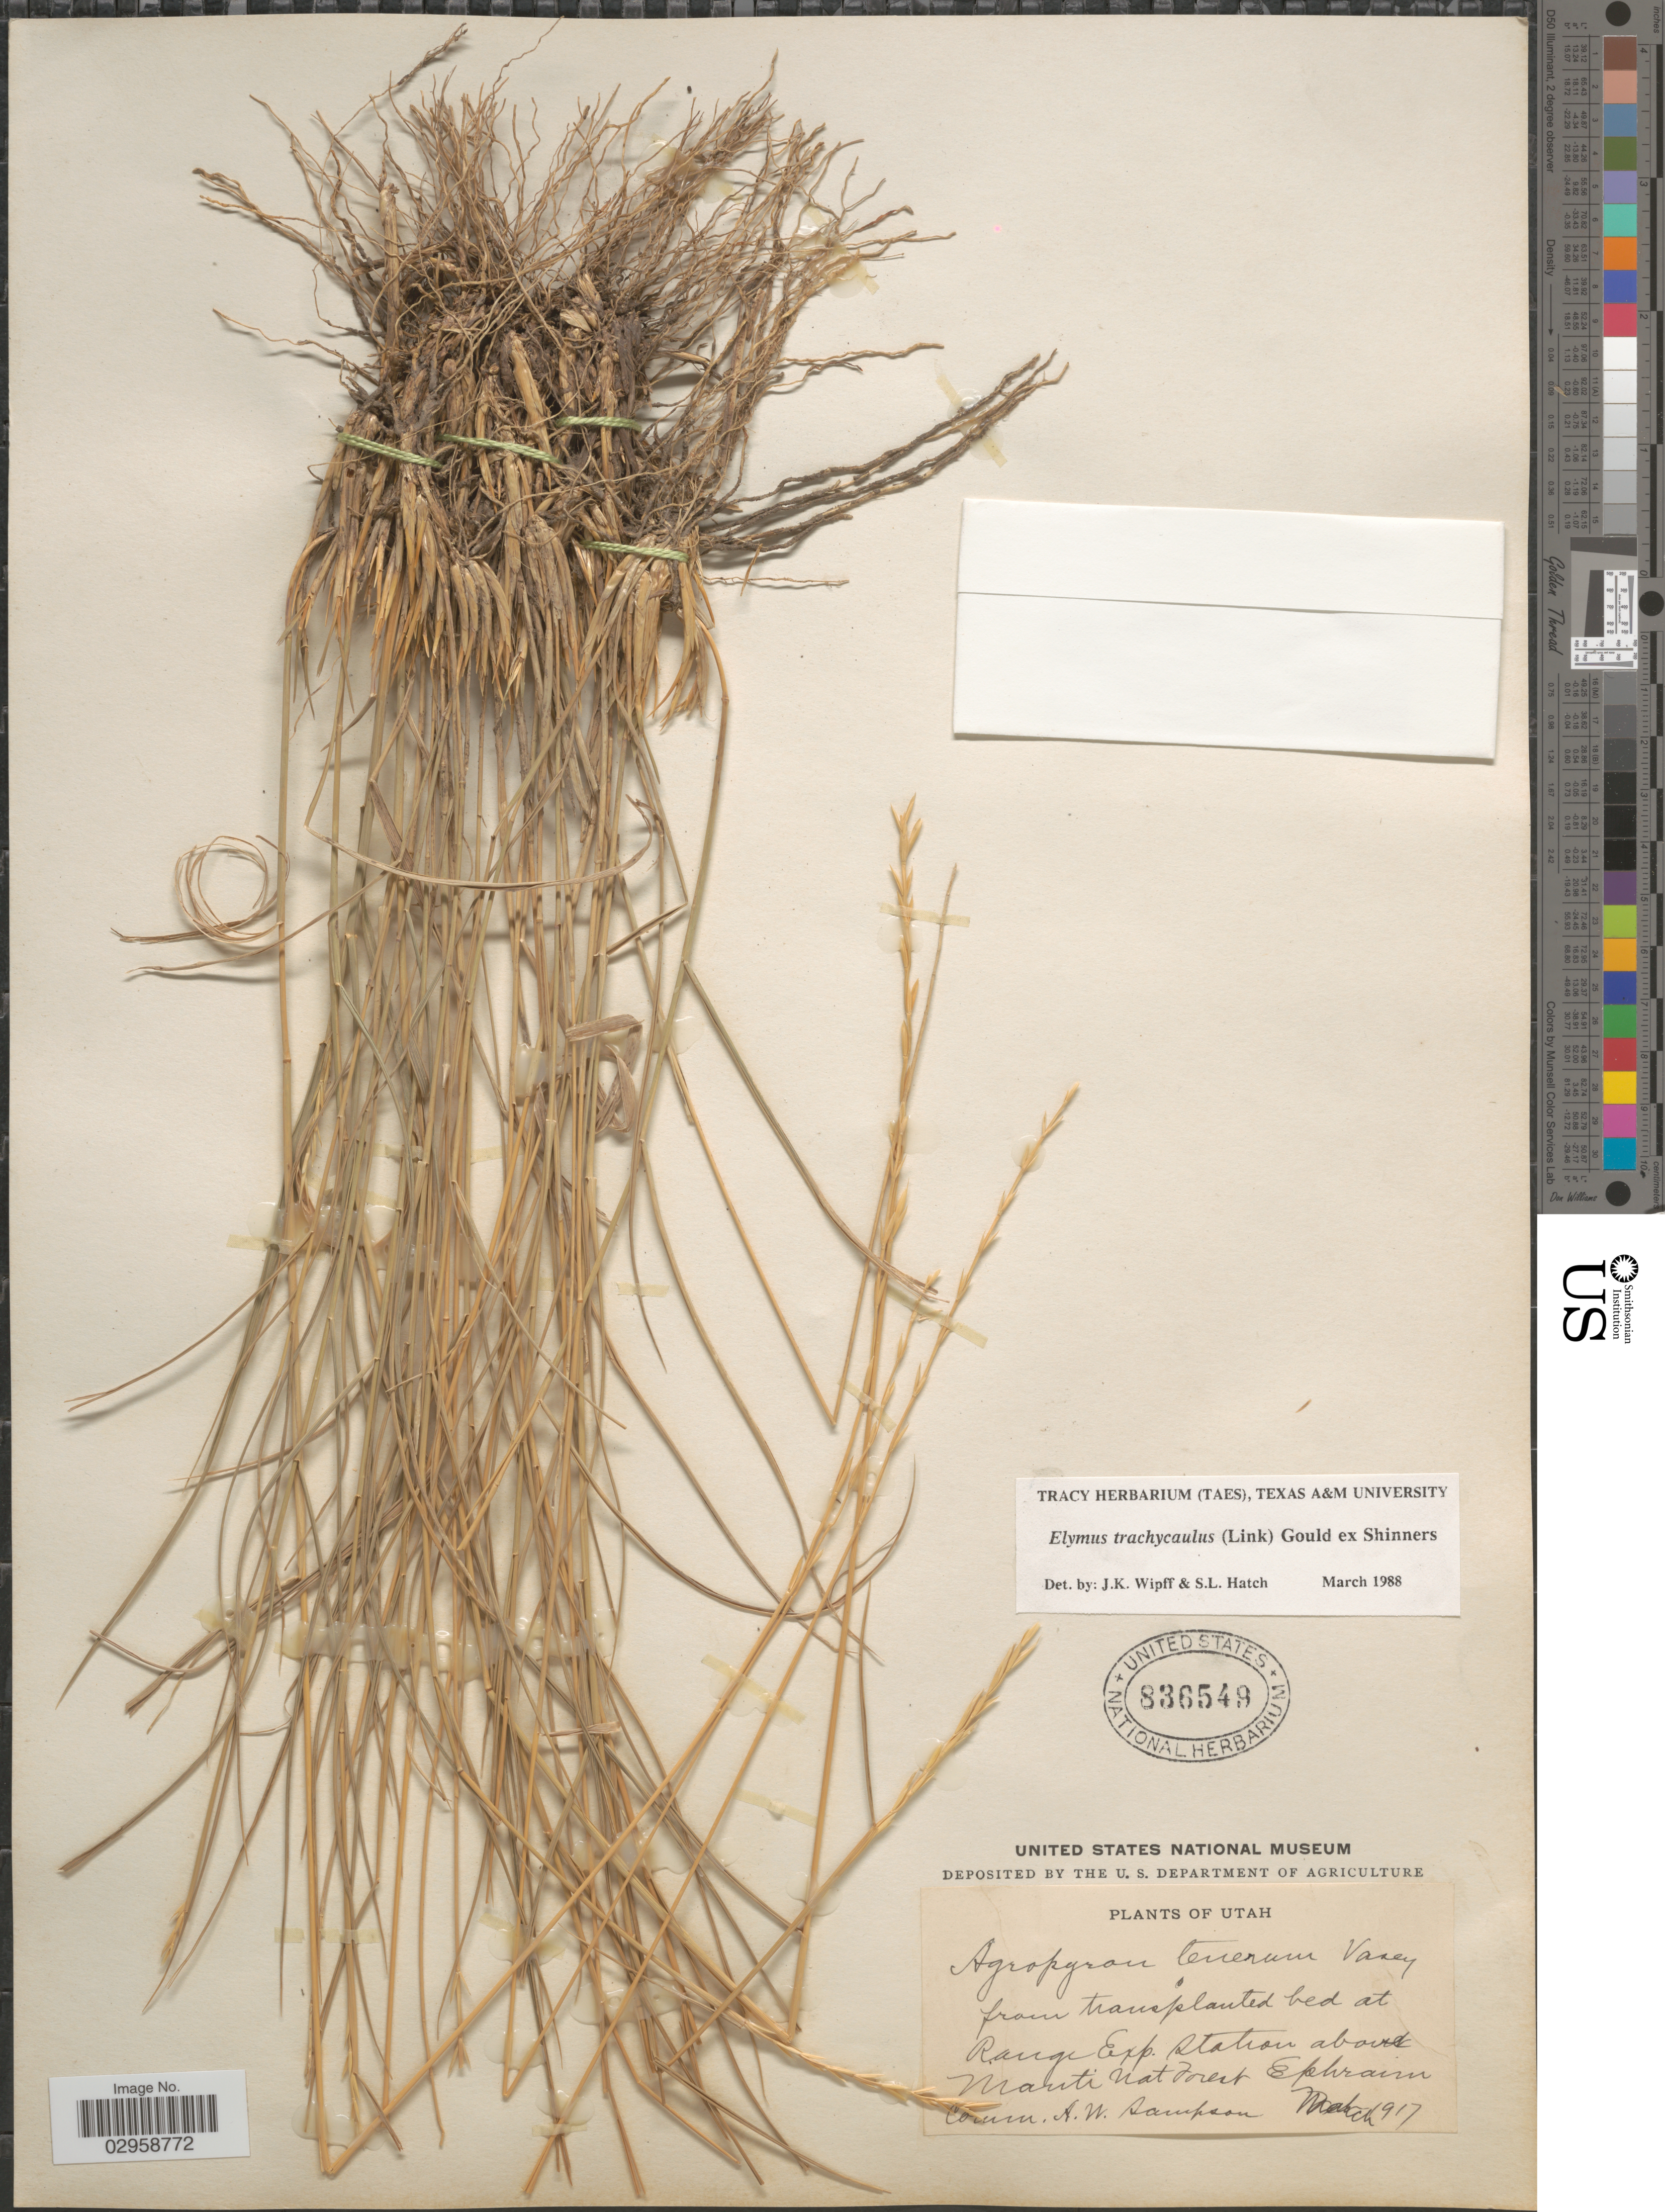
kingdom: Plantae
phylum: Tracheophyta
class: Liliopsida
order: Poales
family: Poaceae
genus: Elymus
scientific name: Elymus trachycaulus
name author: (Link) Gould ex Shinners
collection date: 1917-03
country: United States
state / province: Utah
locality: From transplanted bed at Range Exp. Station about Manti Nat Forest Ephraim.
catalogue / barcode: US 836549